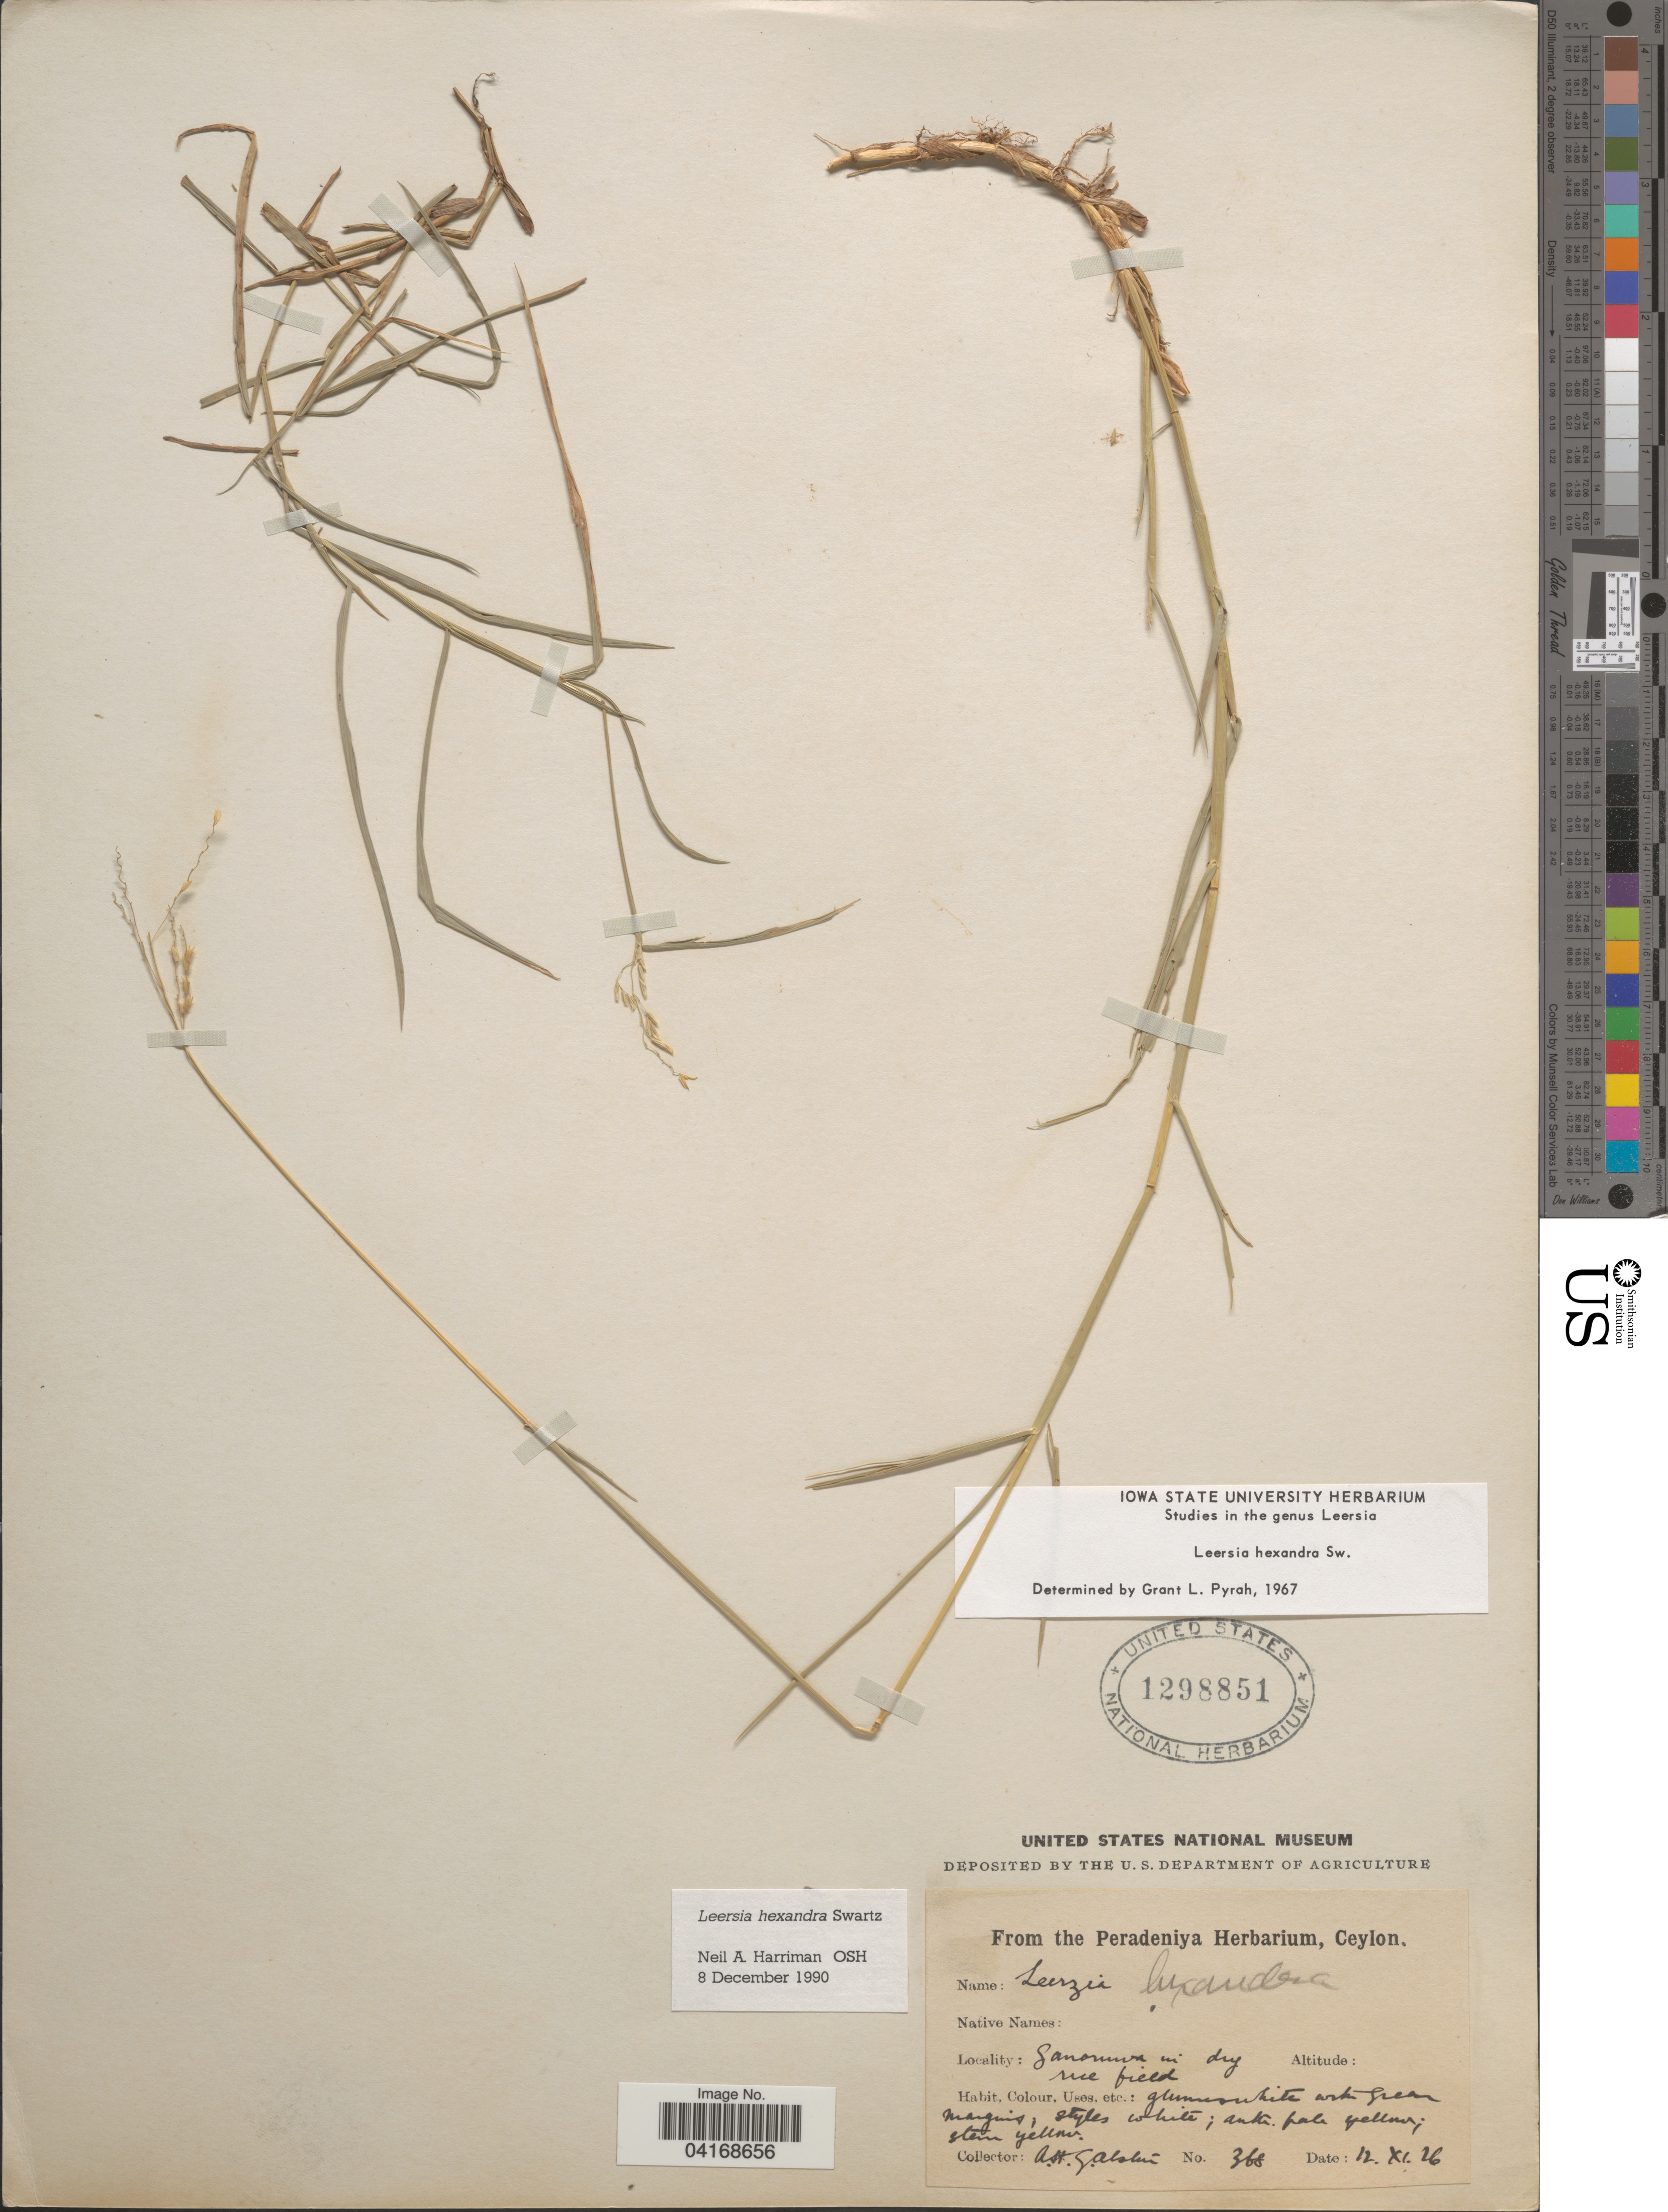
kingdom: Plantae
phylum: Tracheophyta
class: Liliopsida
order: Poales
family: Poaceae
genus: Leersia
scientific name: Leersia hexandra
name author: Sw.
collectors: A. H. Alston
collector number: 368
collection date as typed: Transcribed d/m/y: 12/11/26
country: Sri Lanka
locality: Ceylon. Ganoruwa in dry rice field.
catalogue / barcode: US 1298851